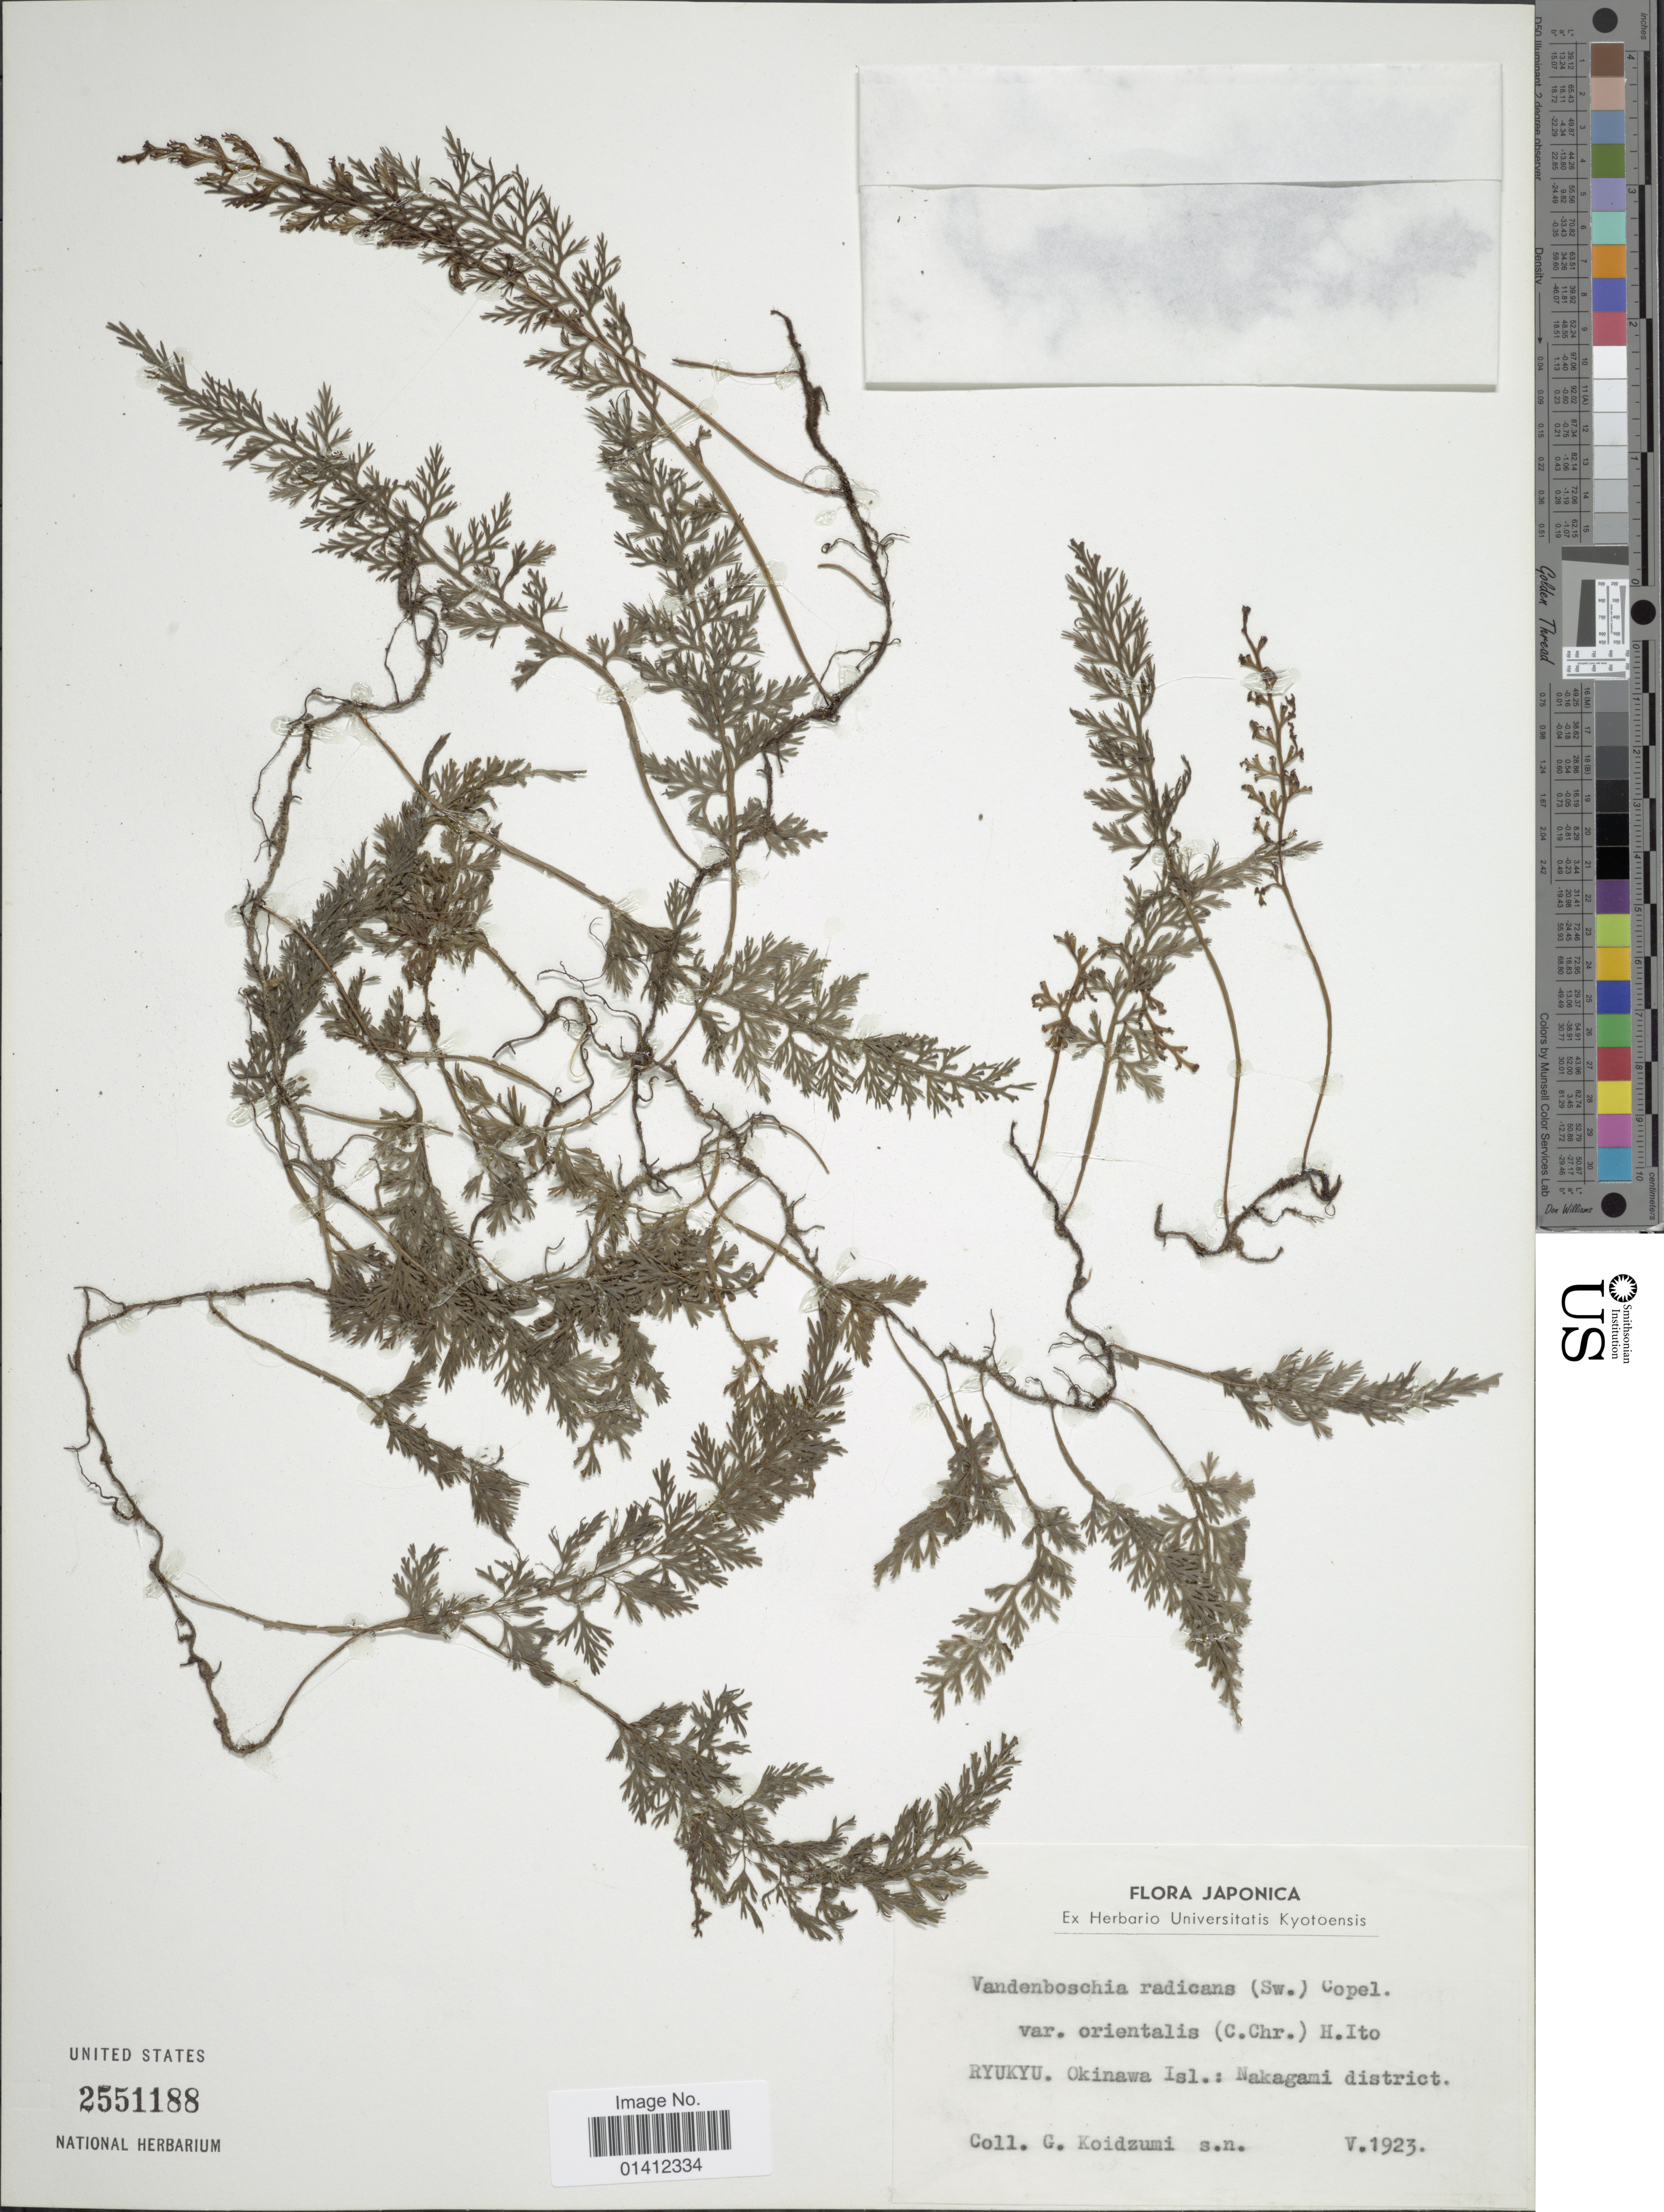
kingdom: Plantae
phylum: Tracheophyta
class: Polypodiopsida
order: Hymenophyllales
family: Hymenophyllaceae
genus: Vandenboschia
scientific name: Vandenboschia radicans var. orientalis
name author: (C. Chr.) H. Itô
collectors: G. Koidzumi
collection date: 1923-05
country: Japan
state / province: Okinawa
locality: Ryukyu. Okinawa Isl: Nakagami district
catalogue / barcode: US 2551188